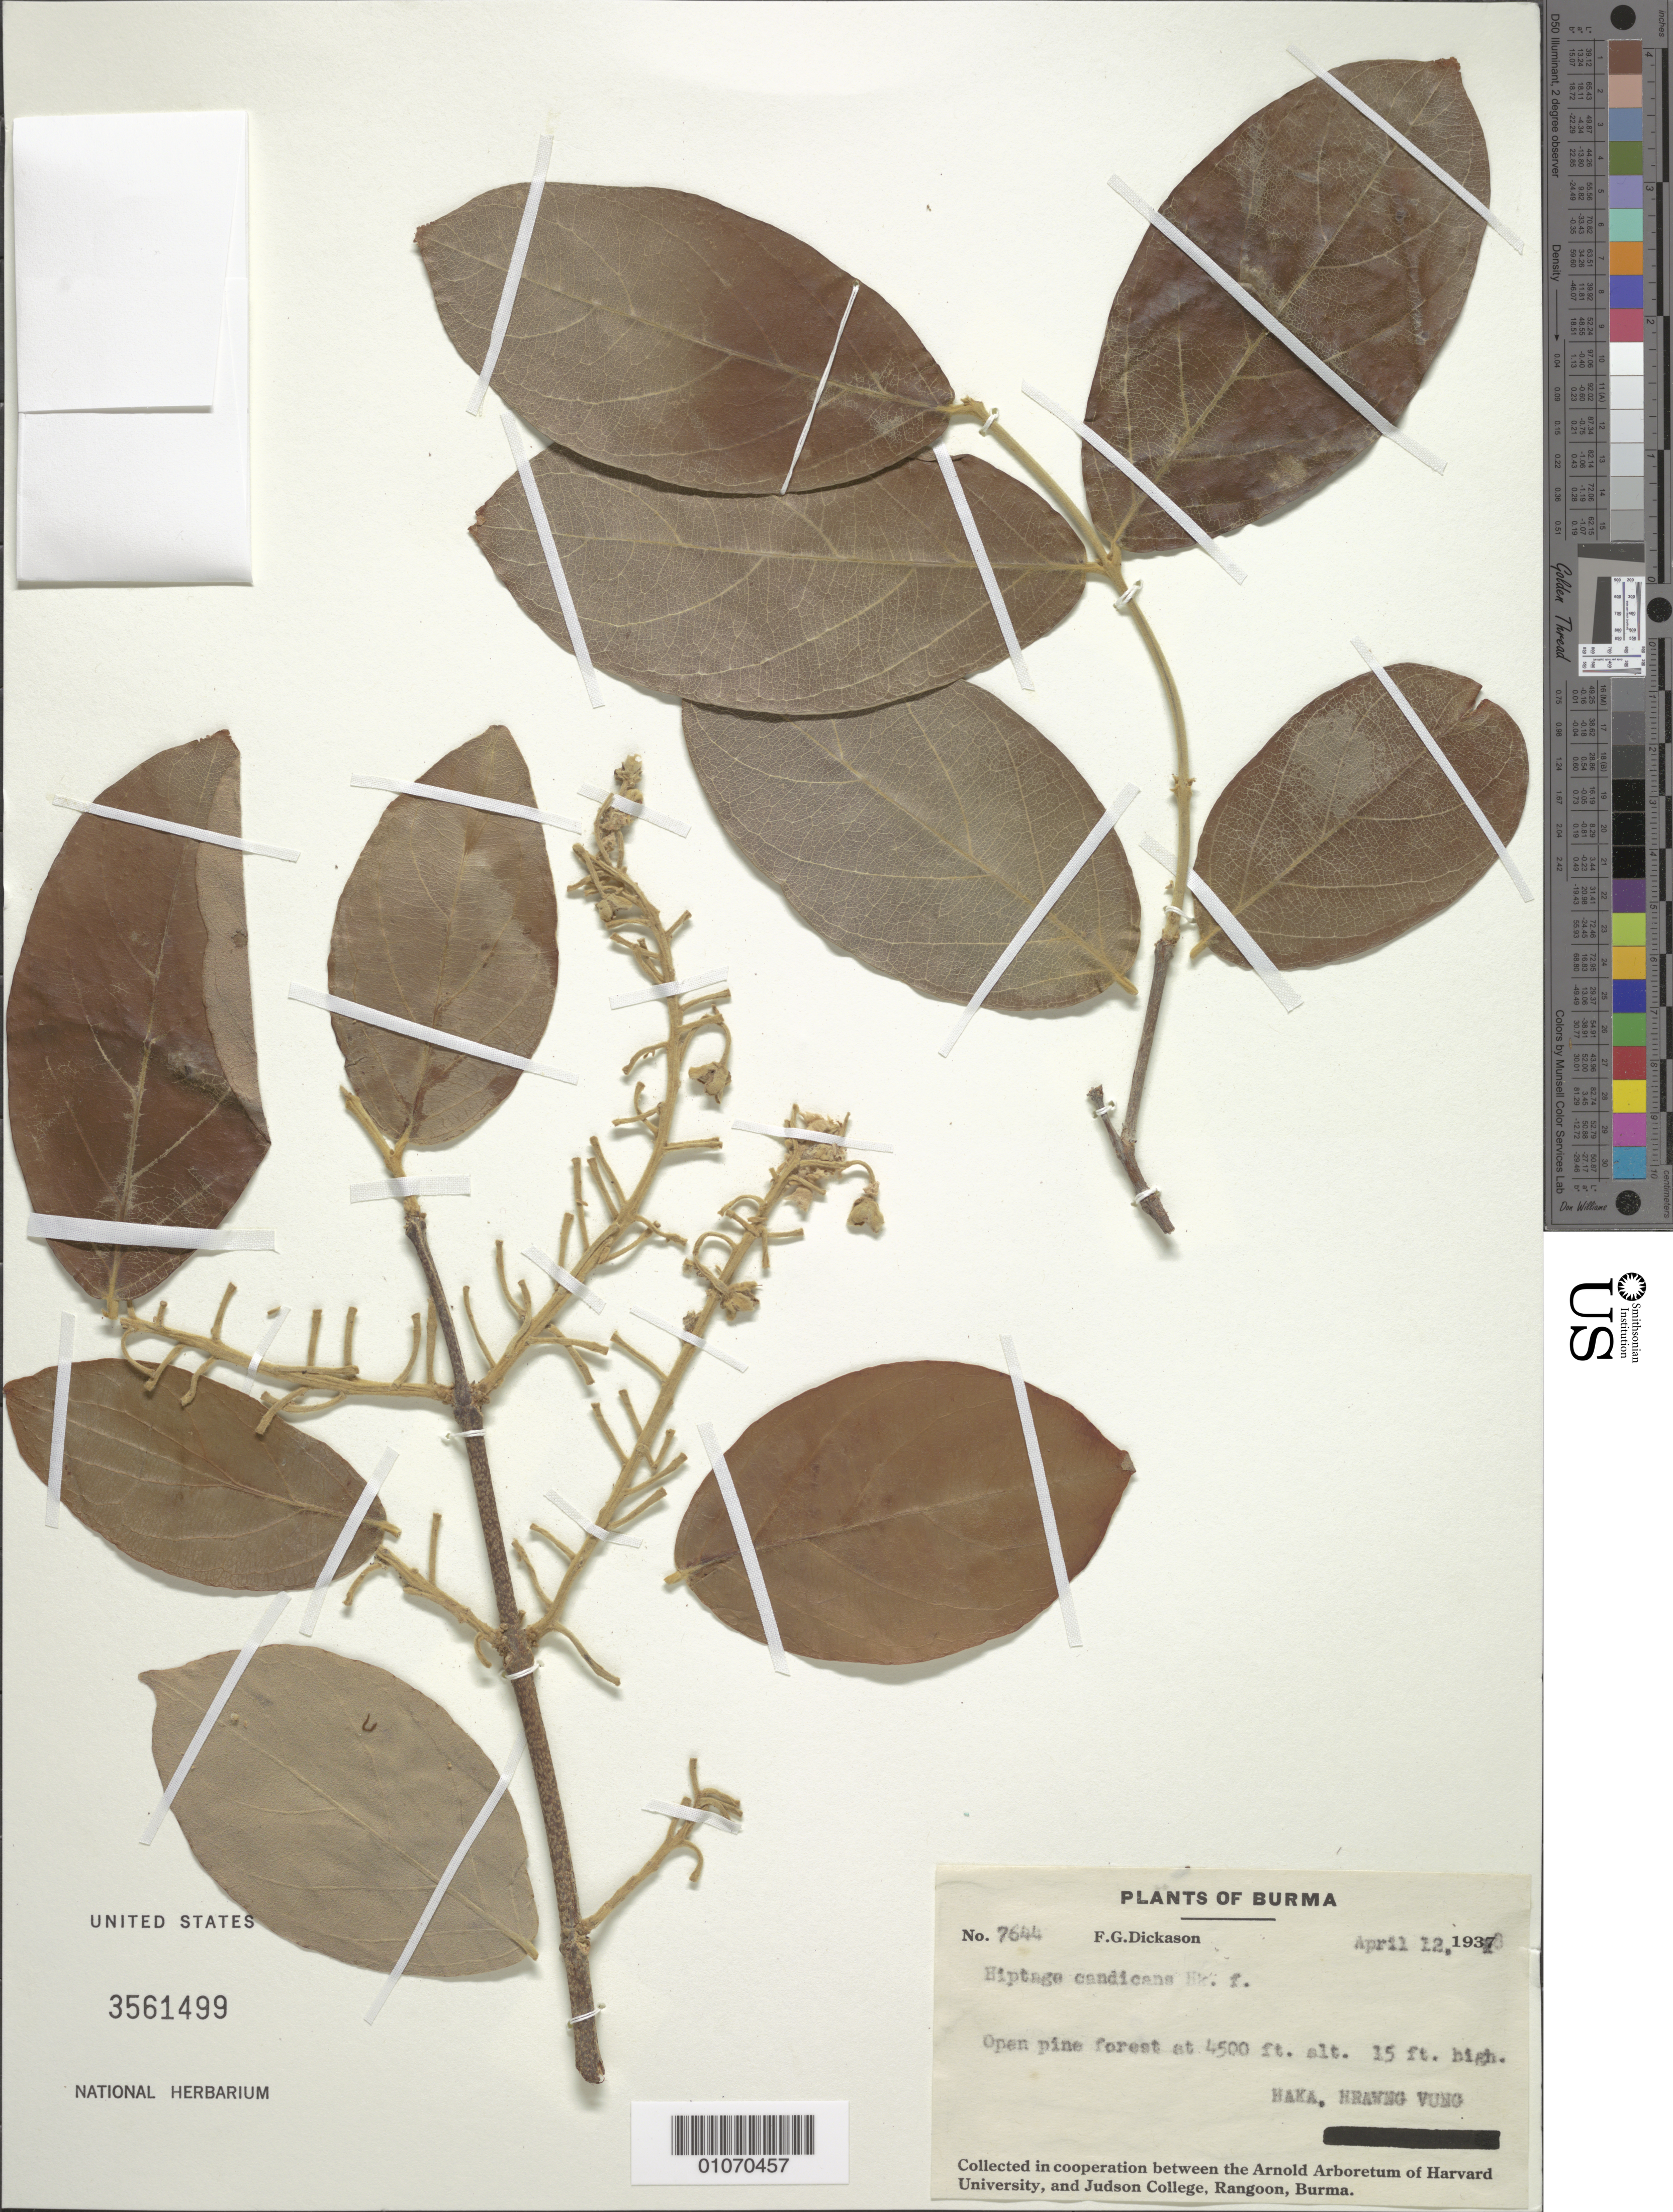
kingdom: Plantae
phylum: Tracheophyta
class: Magnoliopsida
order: Malpighiales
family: Malpighiaceae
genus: Hiptage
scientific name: Hiptage candicans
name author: Hook. f.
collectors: F. Dickason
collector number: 7644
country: Myanmar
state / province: Chin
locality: Haka, Nrawng Vung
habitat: Open pine forest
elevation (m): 1372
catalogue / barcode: US 3561499